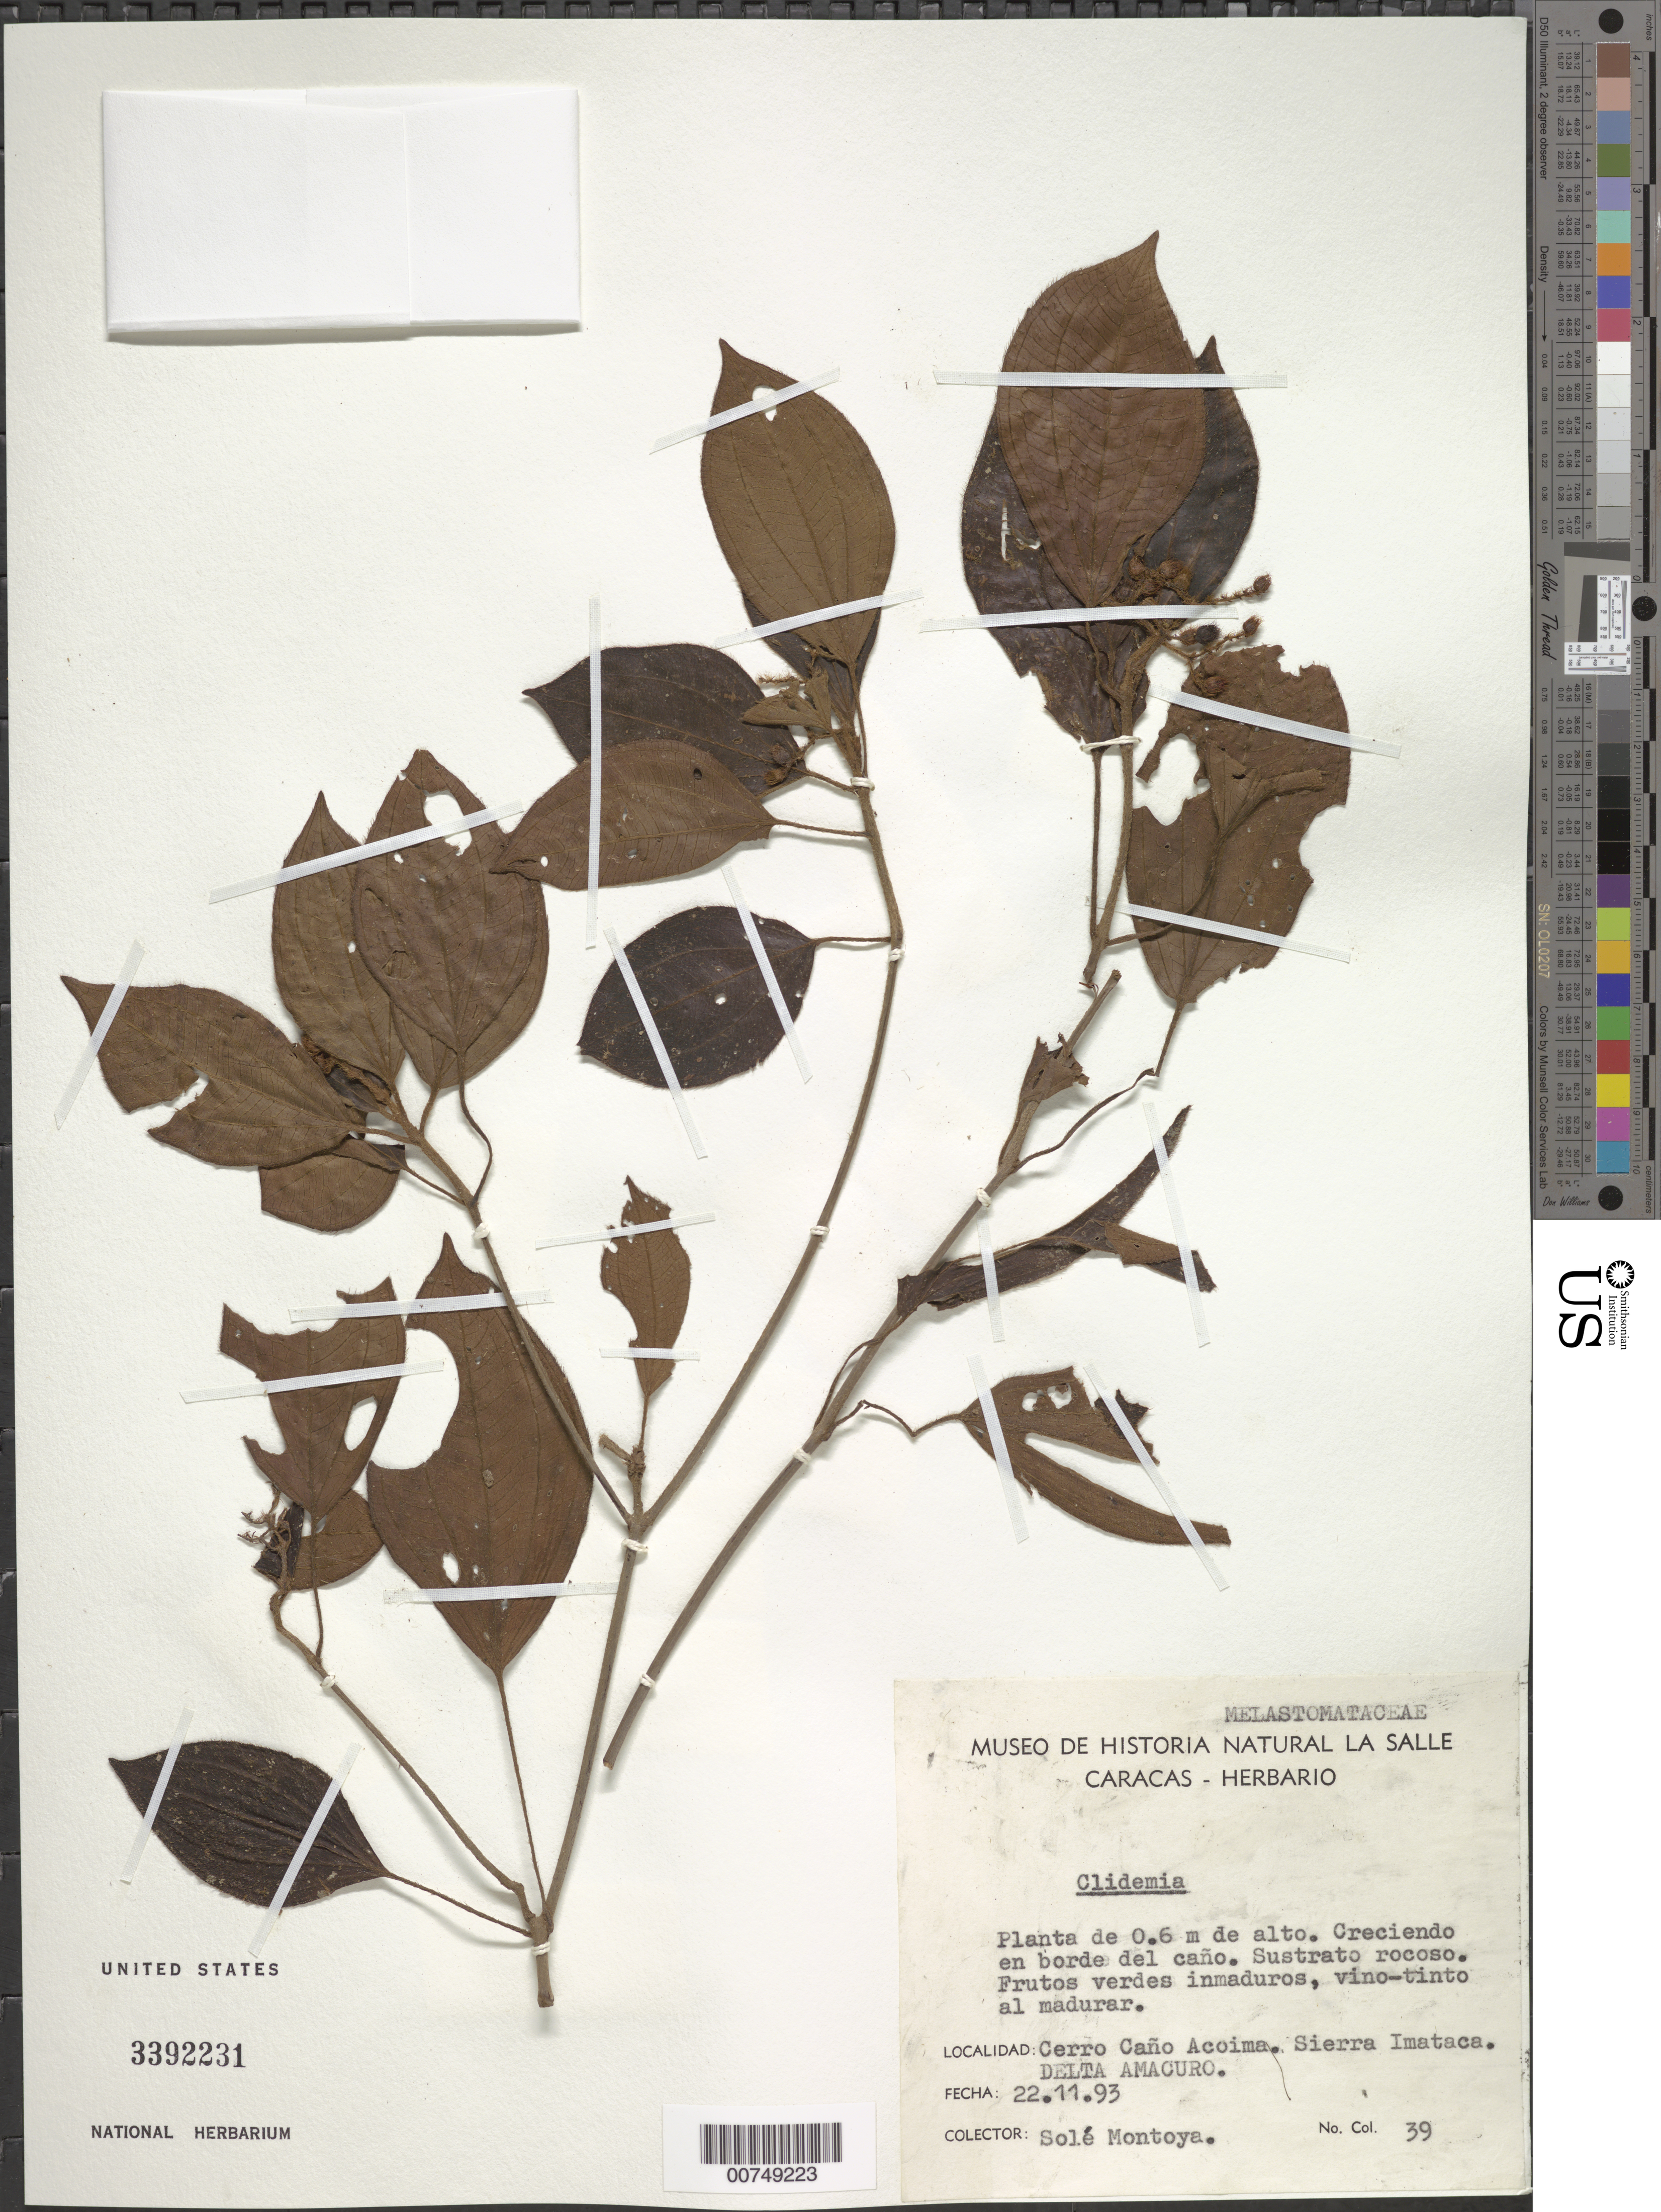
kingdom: Plantae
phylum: Tracheophyta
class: Magnoliopsida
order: Myrtales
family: Melastomataceae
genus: Clidemia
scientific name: Clidemia sp.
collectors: S. Montoya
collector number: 39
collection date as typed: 22-Nov-93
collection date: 1993-11-22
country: Venezuela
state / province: Delta Amacuro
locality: Cerro Caño Acoima; Sierra Imataca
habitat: Crecienda en borde del cano; substrato rocoso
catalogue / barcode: US 3392231